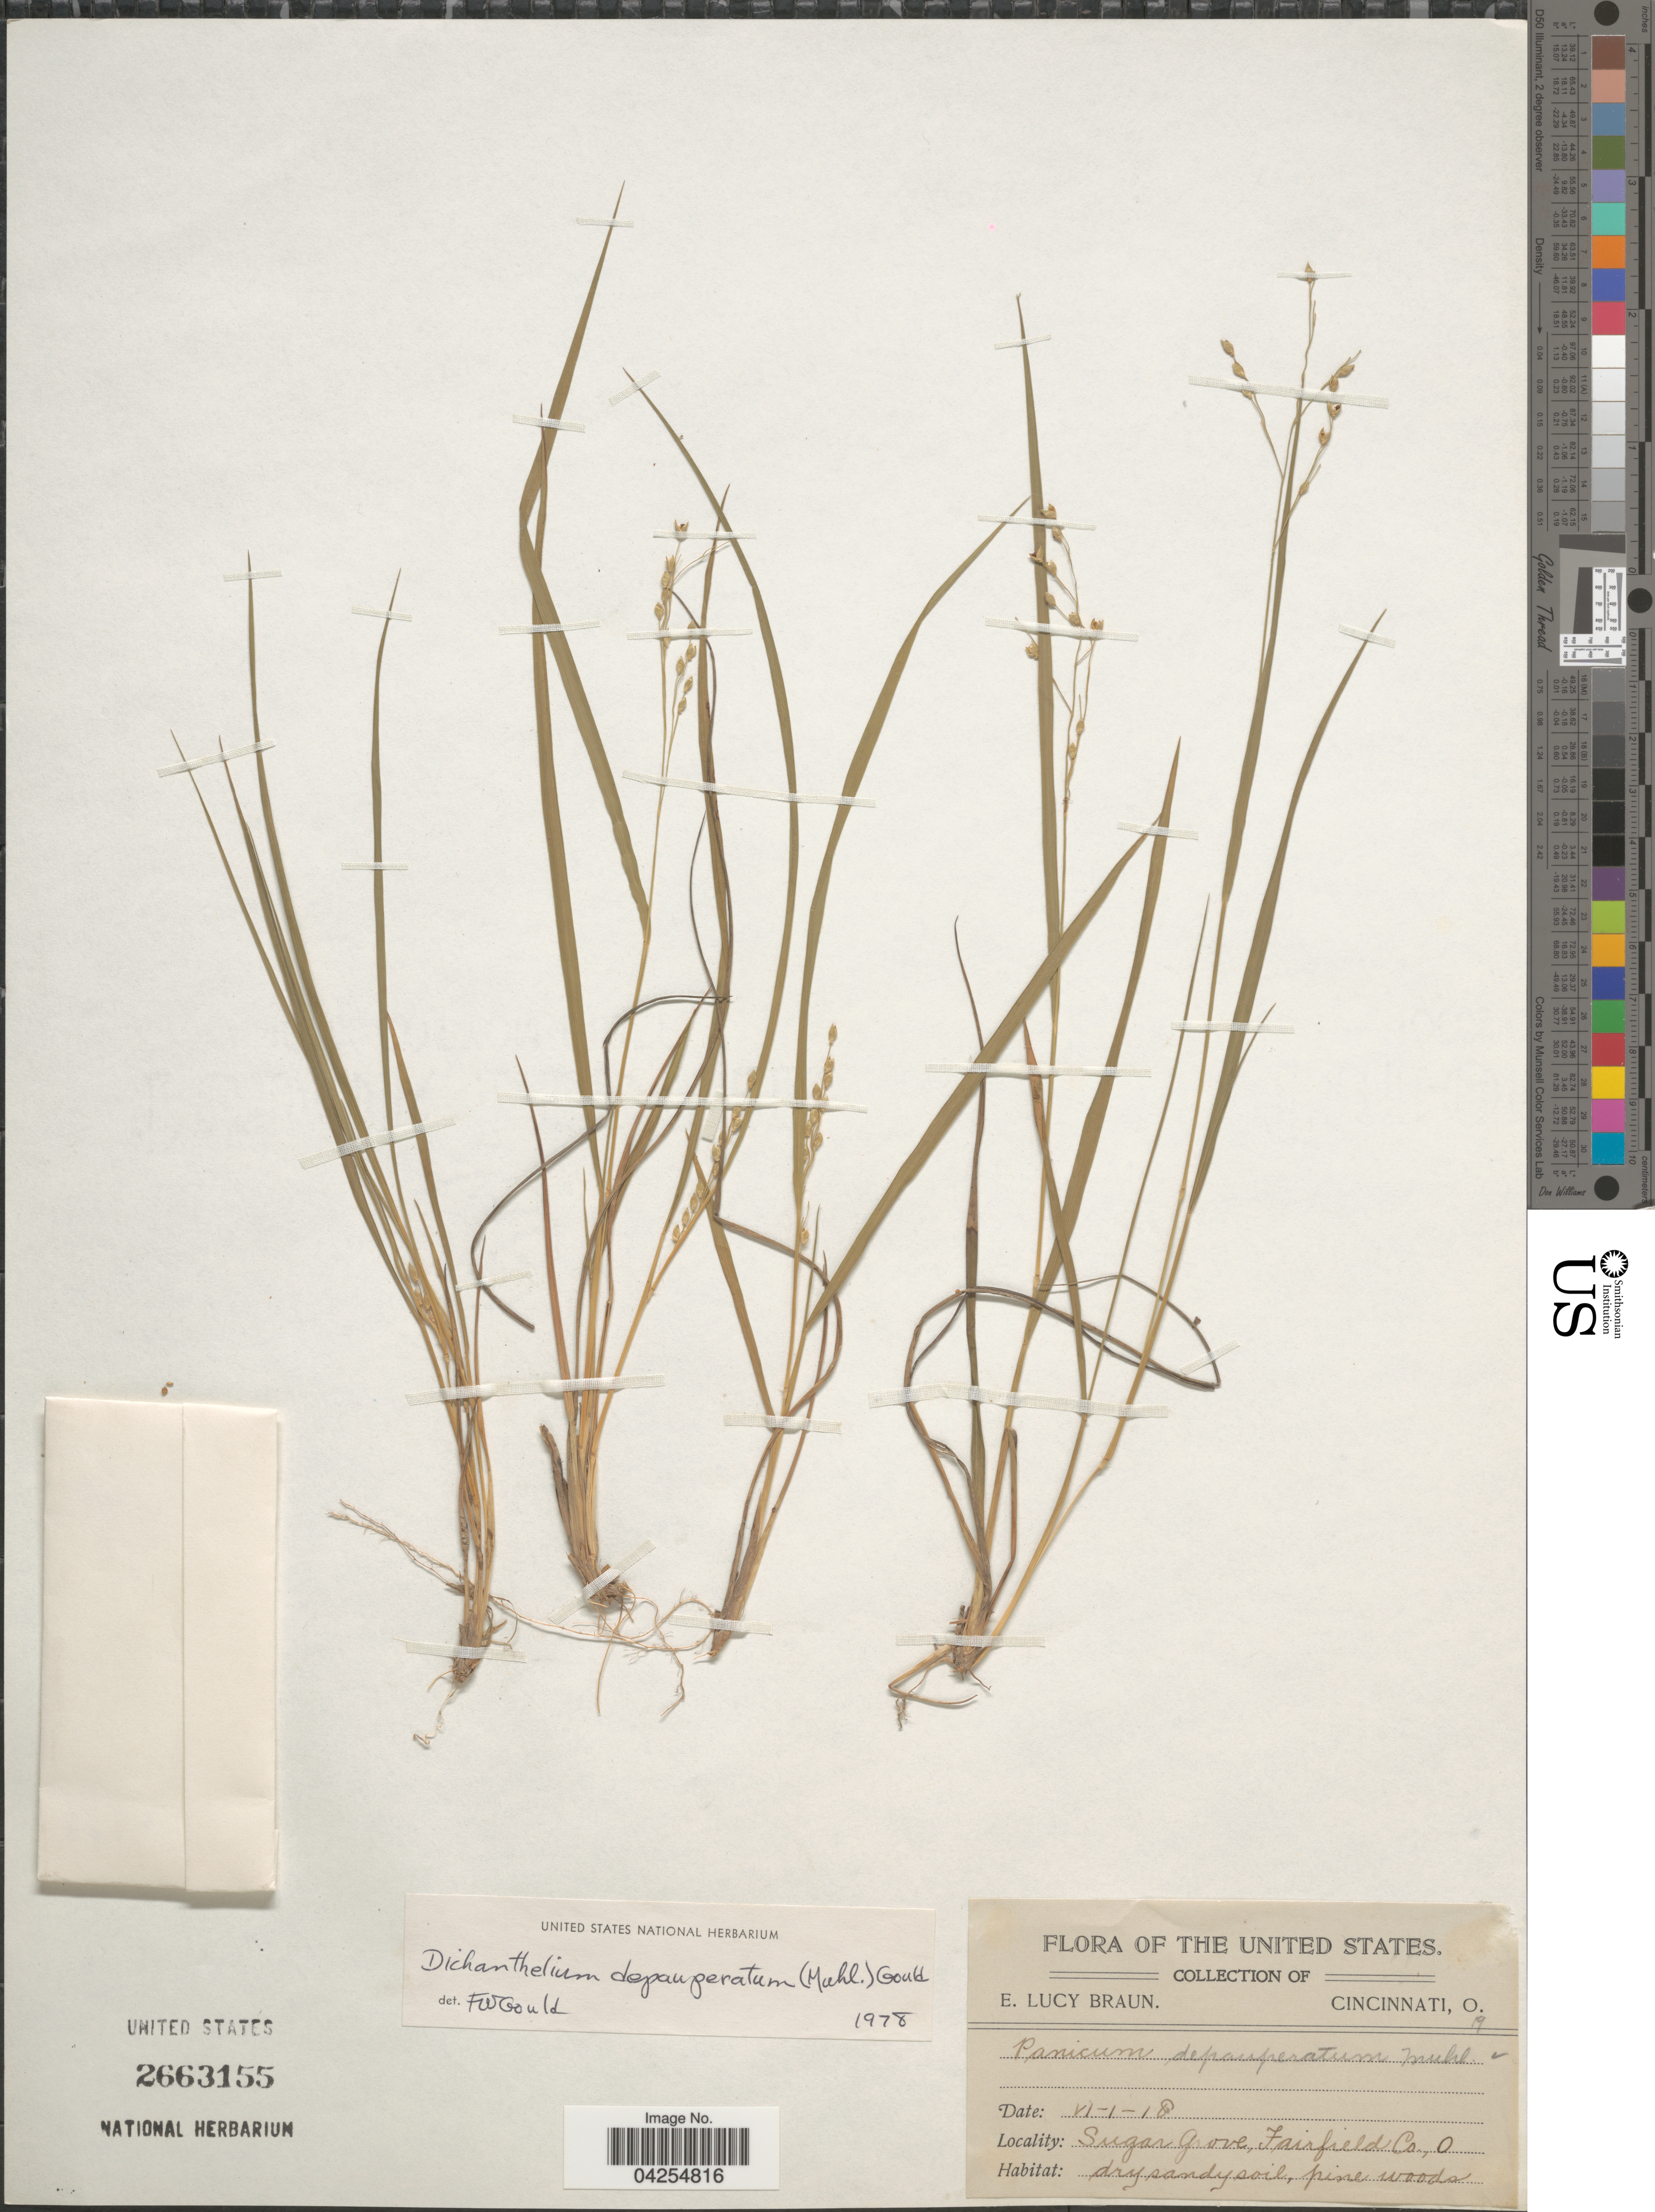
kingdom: Plantae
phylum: Tracheophyta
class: Liliopsida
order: Poales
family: Poaceae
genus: Dichanthelium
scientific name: Dichanthelium depauperatum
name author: (Muhl.) Gould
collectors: E. L. Braun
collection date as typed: Transcribed d/m/y: 1/6/18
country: United States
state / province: Ohio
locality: Sugar Grove, Fairfield Co.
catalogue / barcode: US 2663155